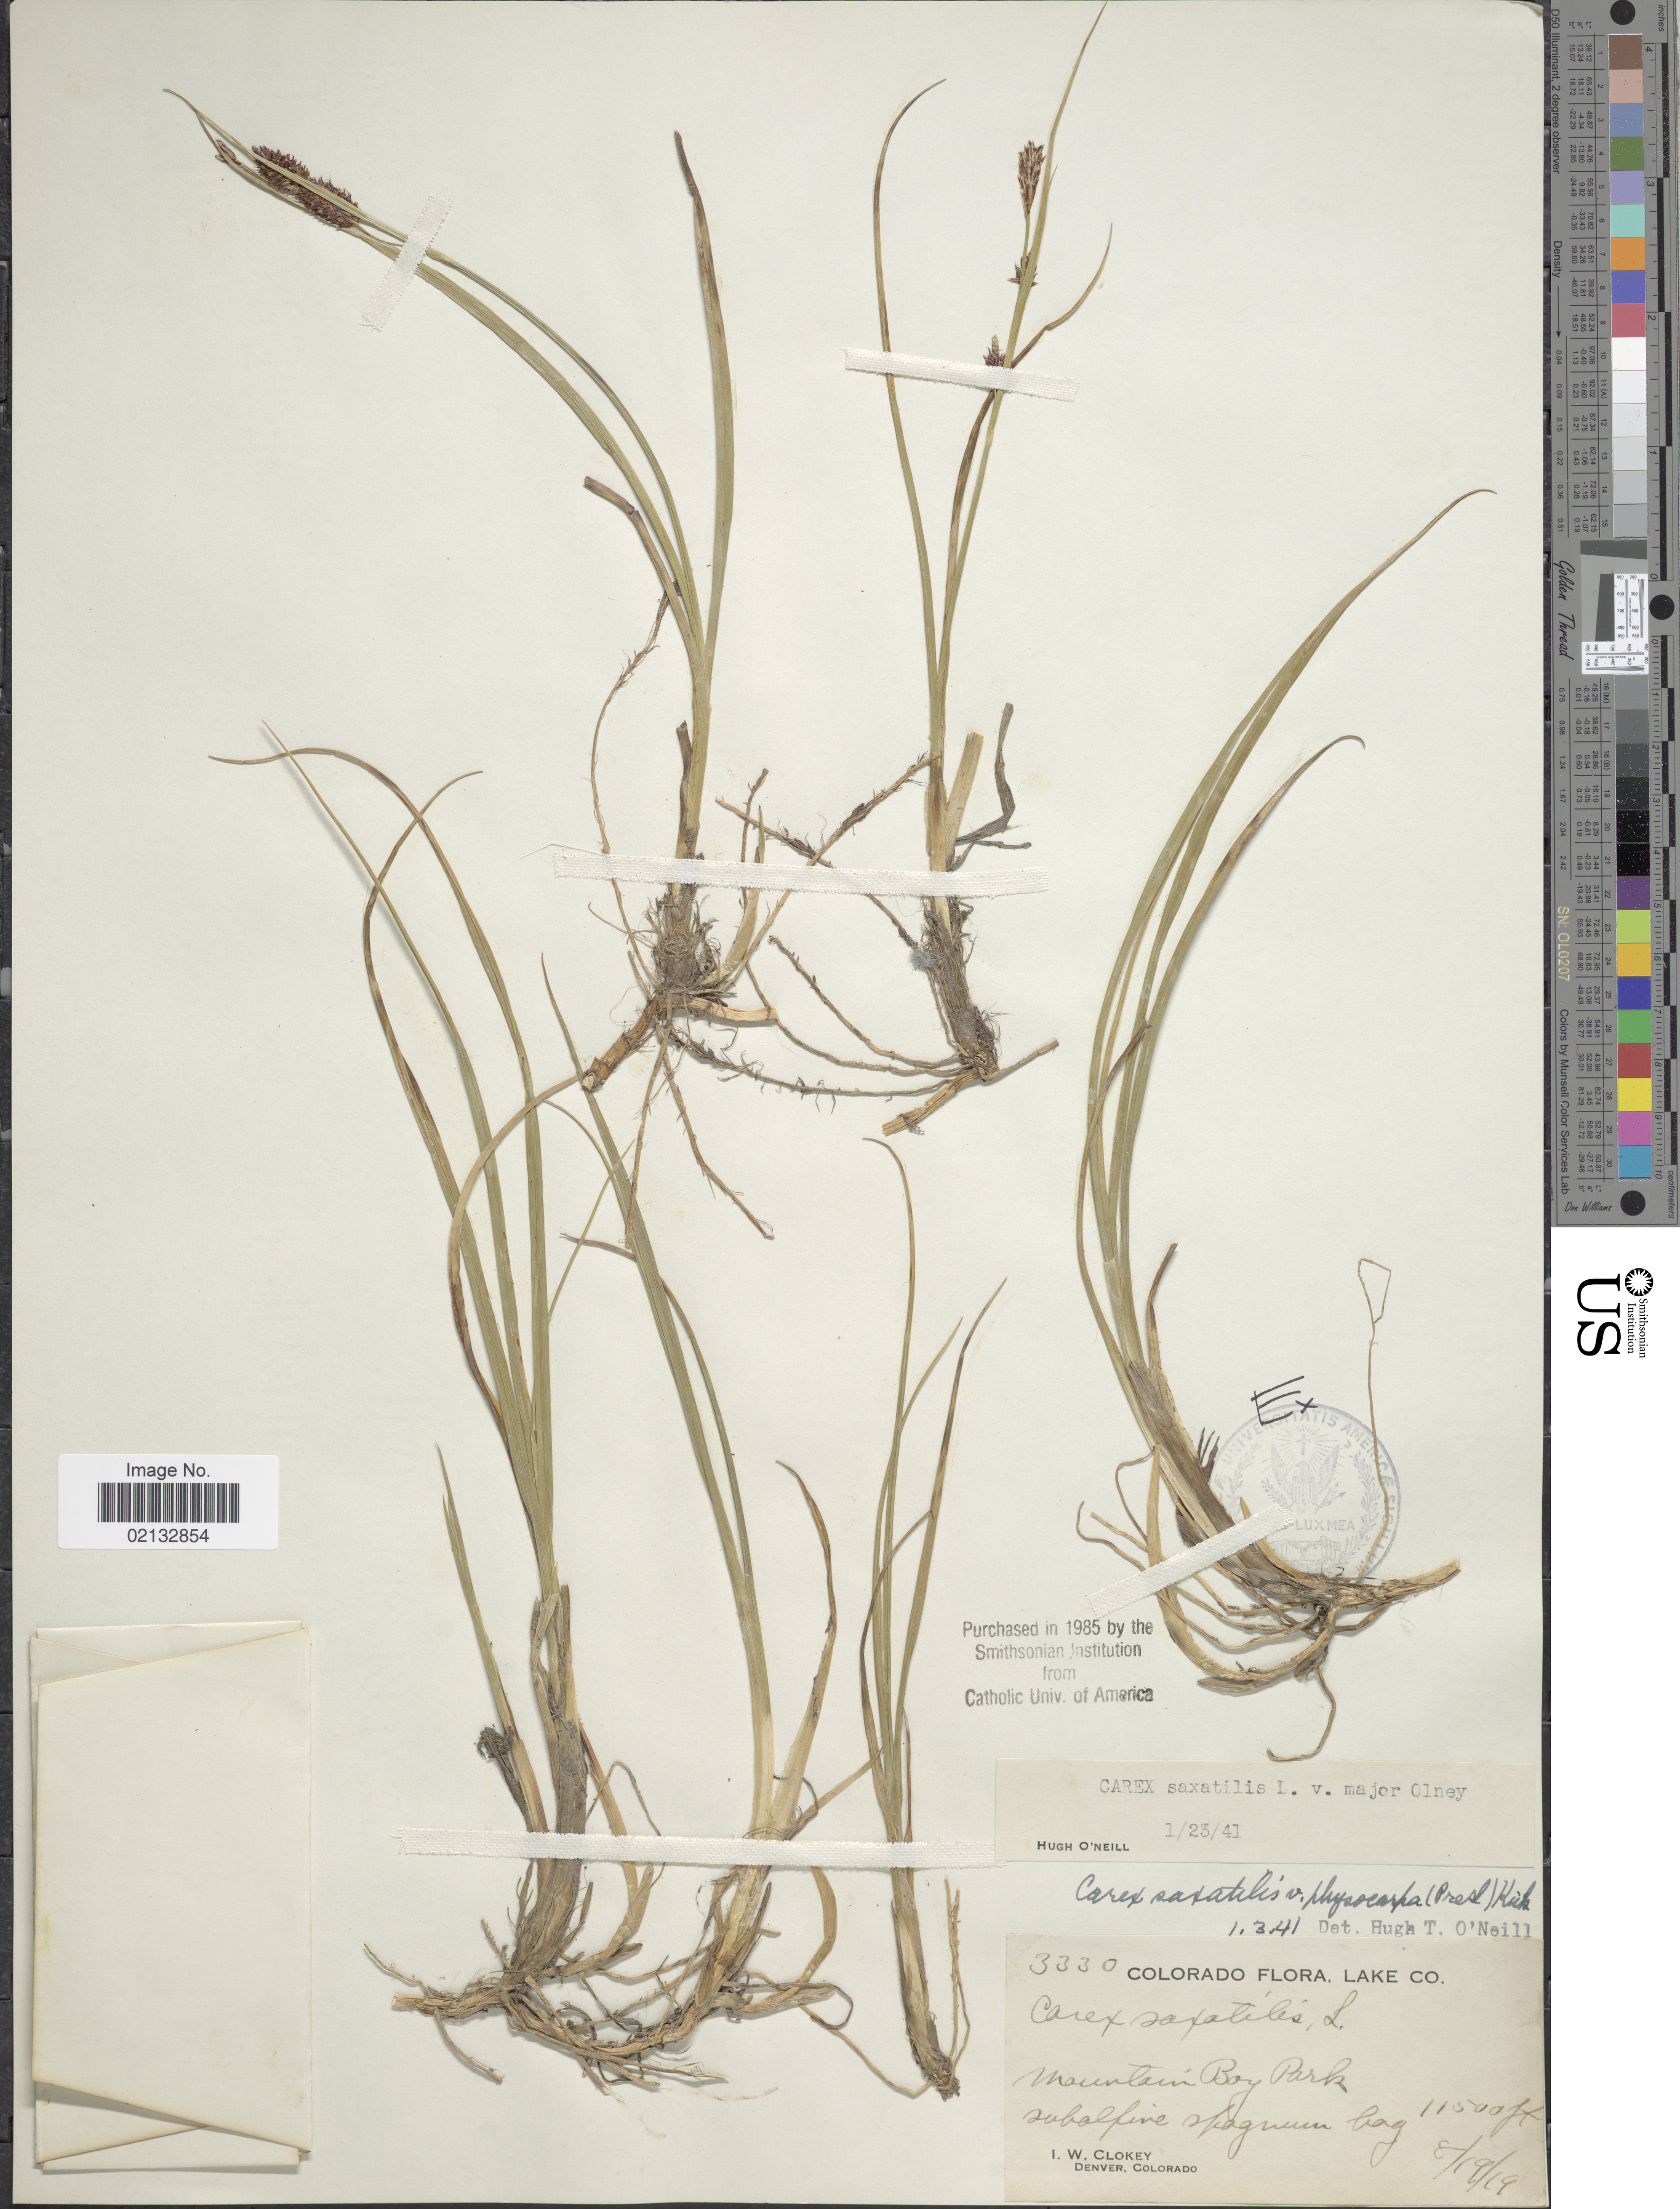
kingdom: Plantae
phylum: Tracheophyta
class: Liliopsida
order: Poales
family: Cyperaceae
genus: Carex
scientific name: Carex saxatilis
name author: L.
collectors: I. W. Clokey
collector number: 3330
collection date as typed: Transcribed d/m/y: 19/8/19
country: United States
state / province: Colorado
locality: Lake Co. Mountain Boy Park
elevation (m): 3505